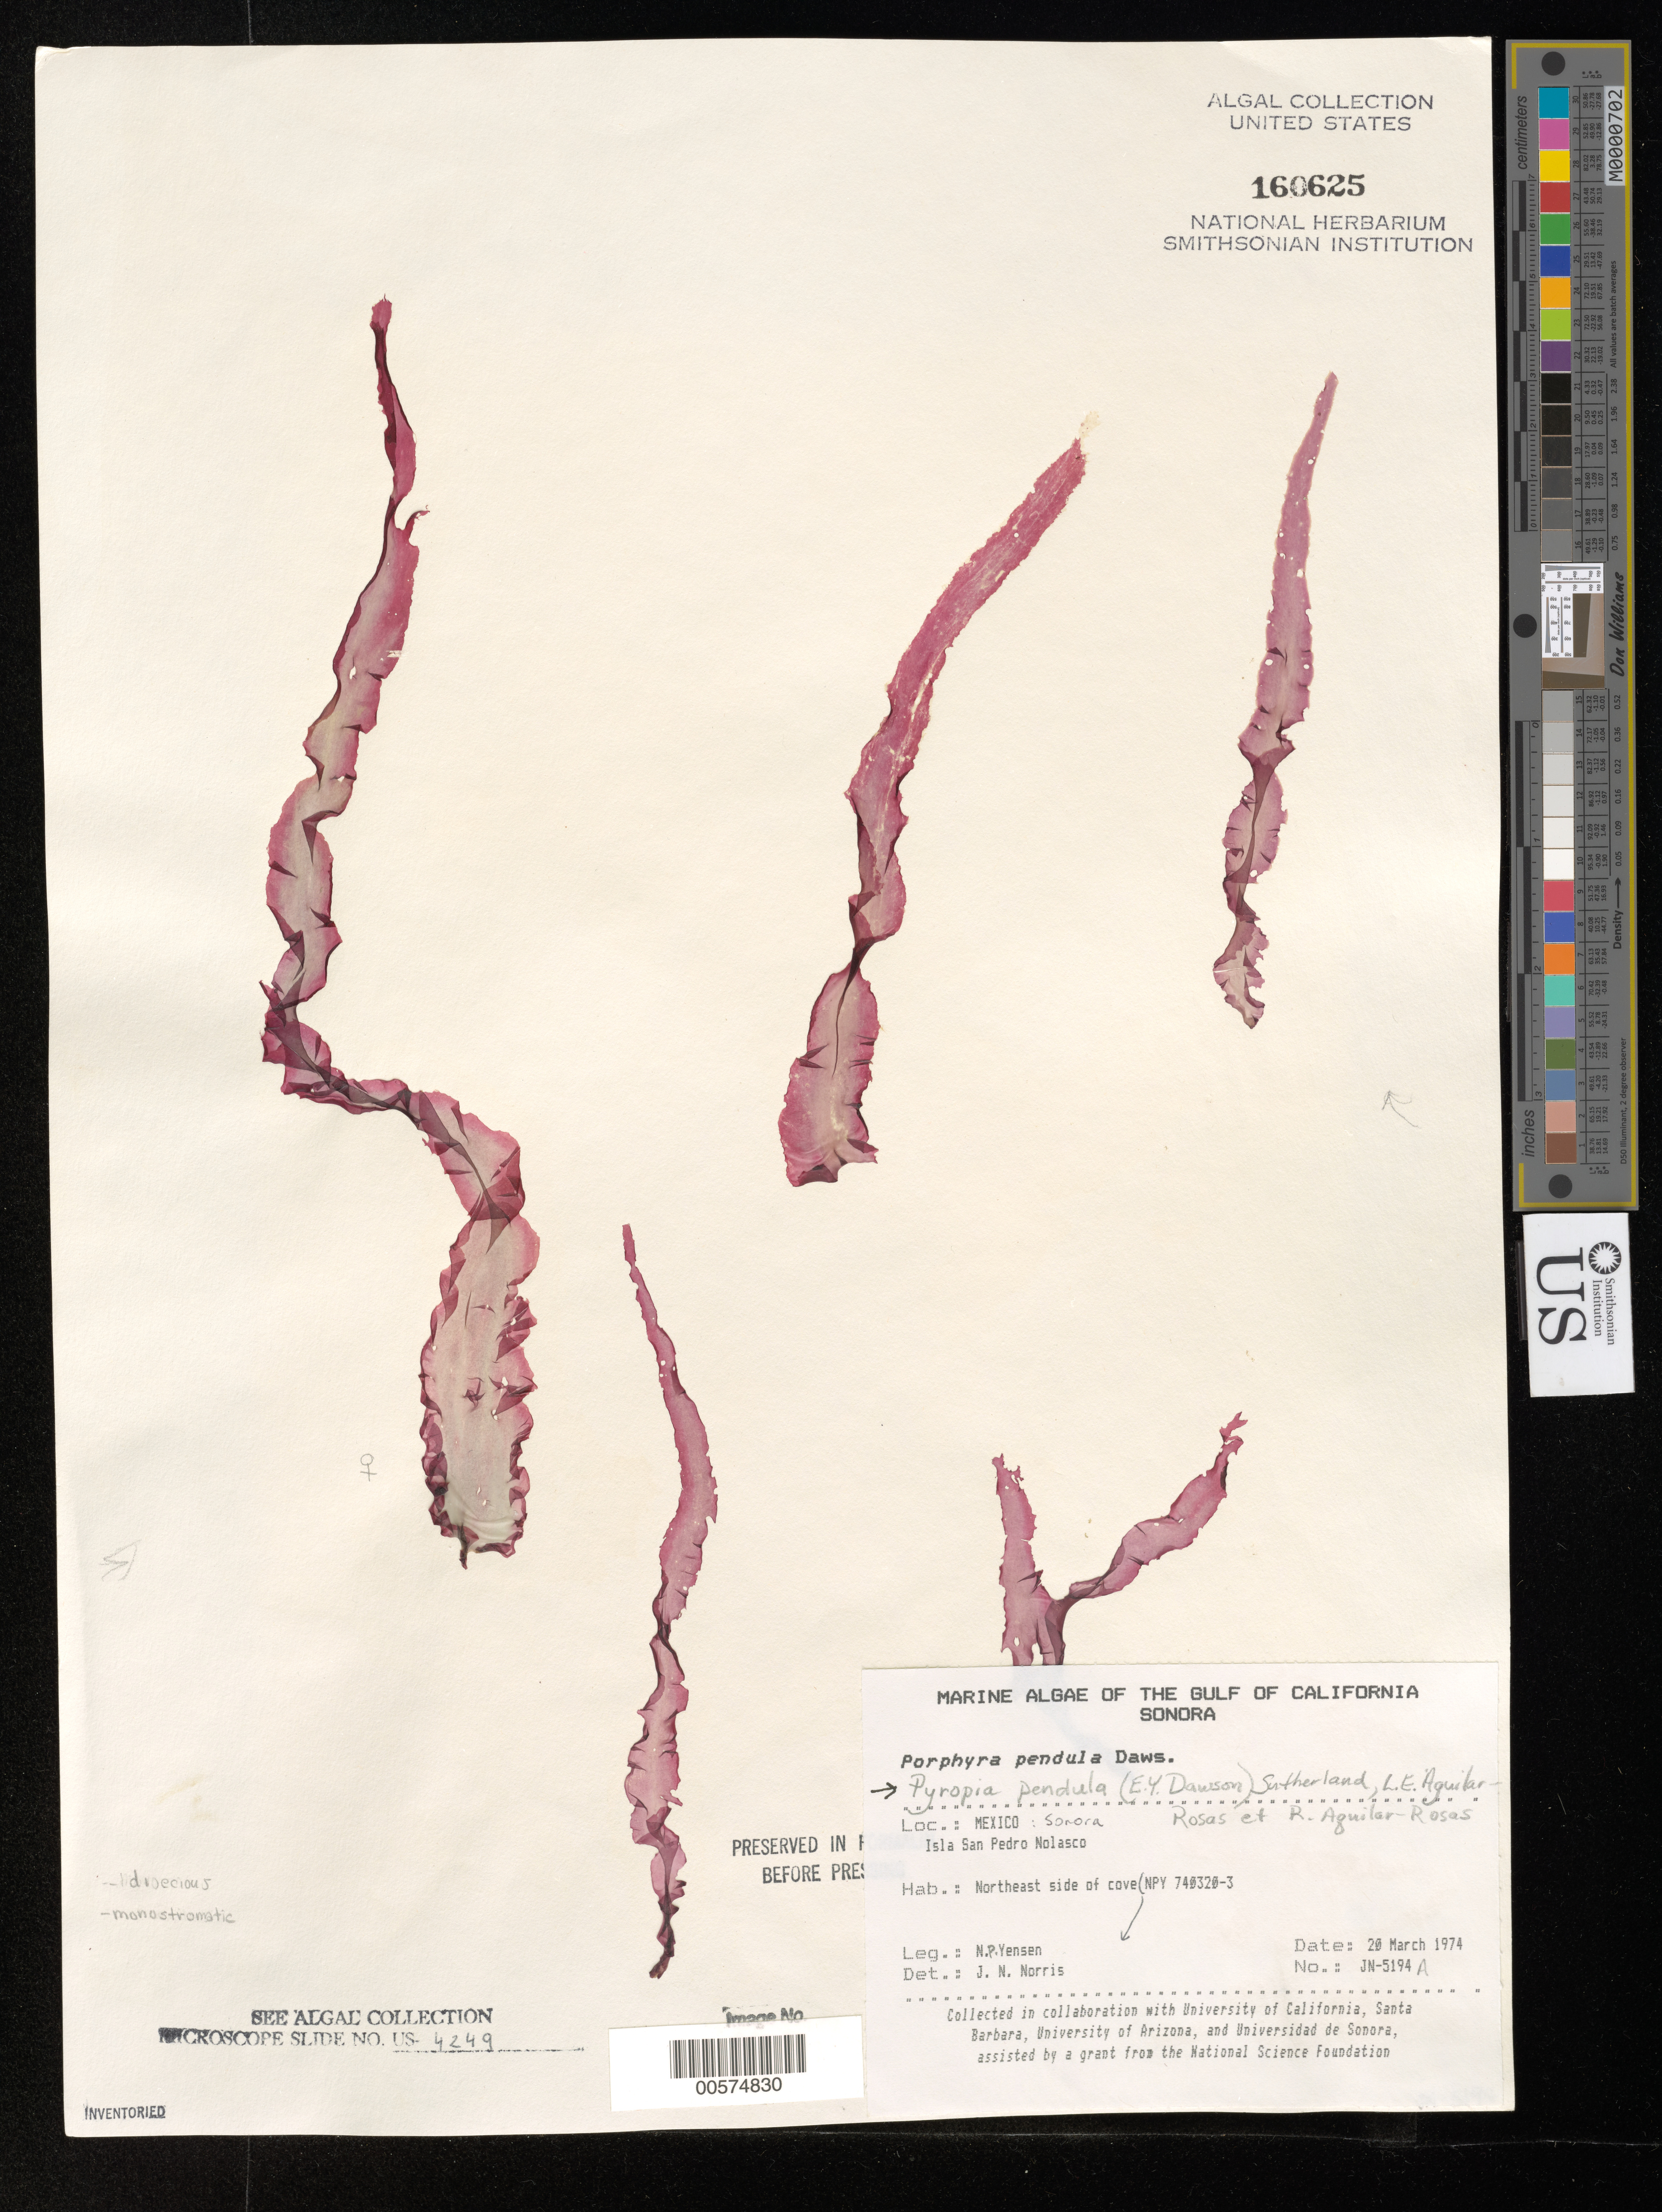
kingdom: Plantae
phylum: Rhodophyta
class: Bangiophyceae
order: Bangiales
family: Bangiaceae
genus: Porphyra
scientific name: Porphyra pendula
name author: E.Y. Dawson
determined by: Norris, James N.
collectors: N. Yensen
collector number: Jn-5194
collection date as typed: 20 Mar 1974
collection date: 1974-03-20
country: Mexico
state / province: Sonora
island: Isla San Pedro Nolasco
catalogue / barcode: US 160625